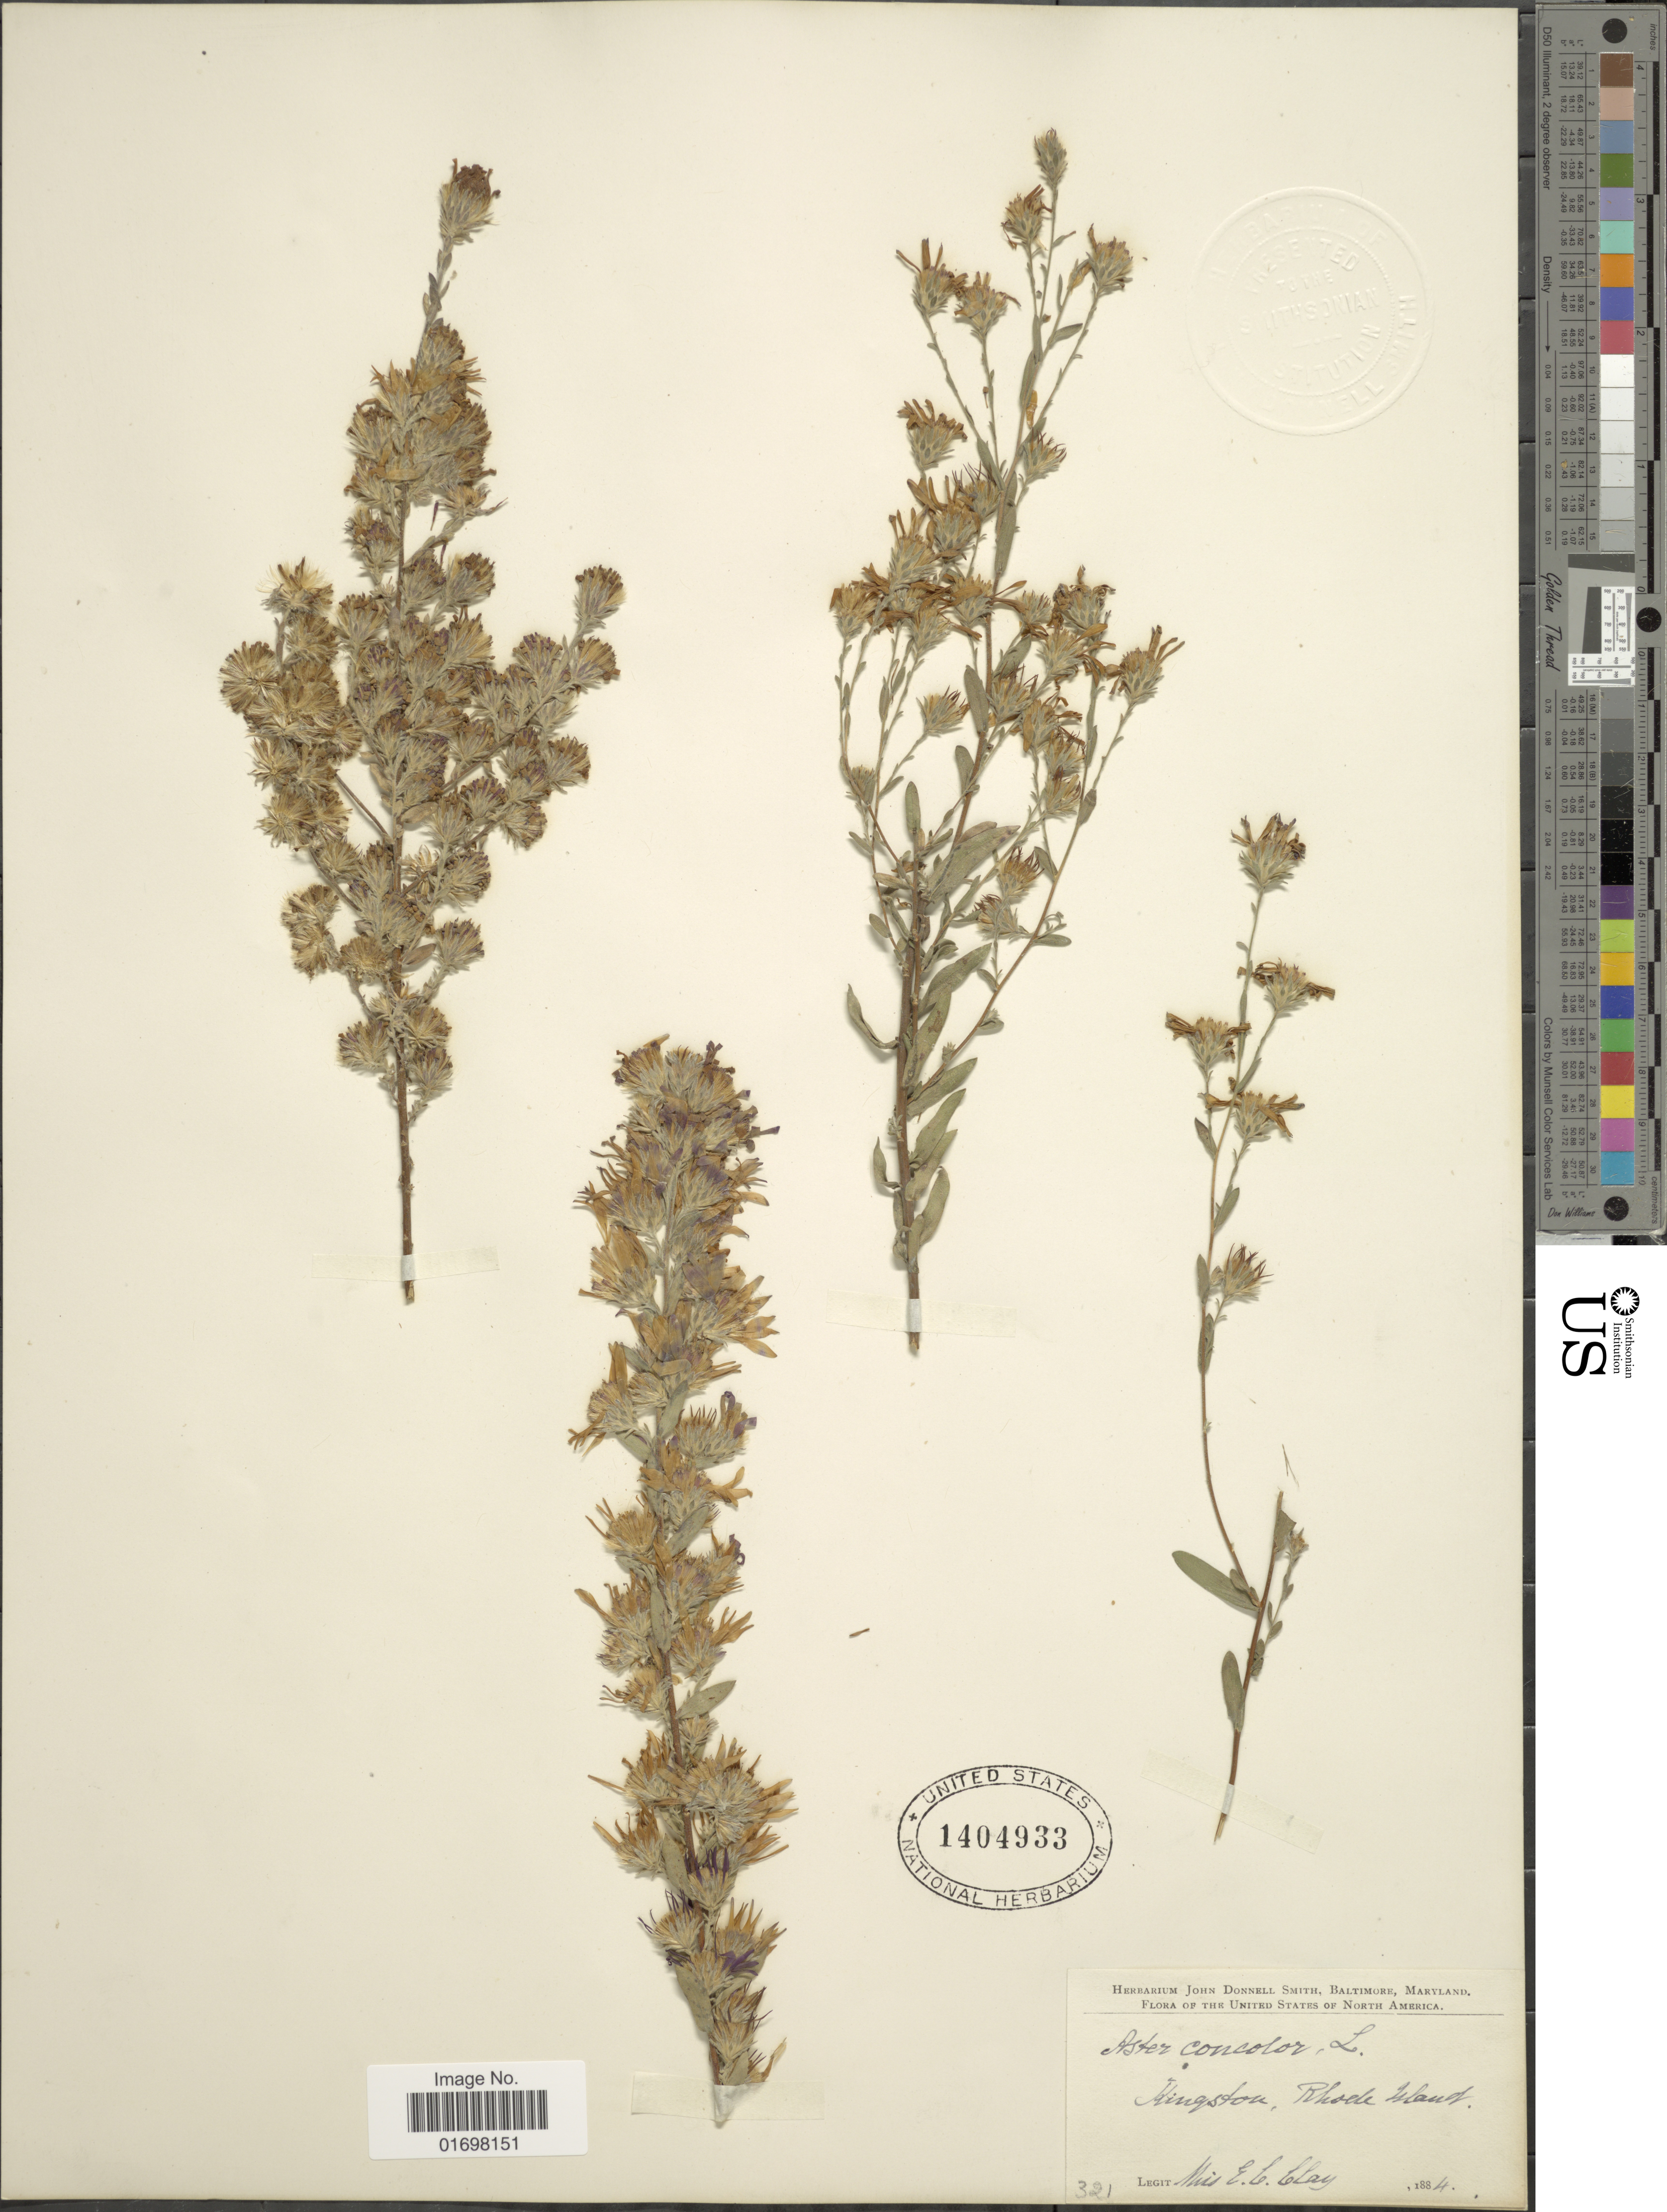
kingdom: Plantae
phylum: Tracheophyta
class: Magnoliopsida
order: Asterales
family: Asteraceae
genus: Symphyotrichum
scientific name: Symphyotrichum concolor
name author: (L.) G.L. Nesom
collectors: E. Clay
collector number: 321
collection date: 1884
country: United States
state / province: Rhode Island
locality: Kingston, Rhode Island.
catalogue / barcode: US 1404933